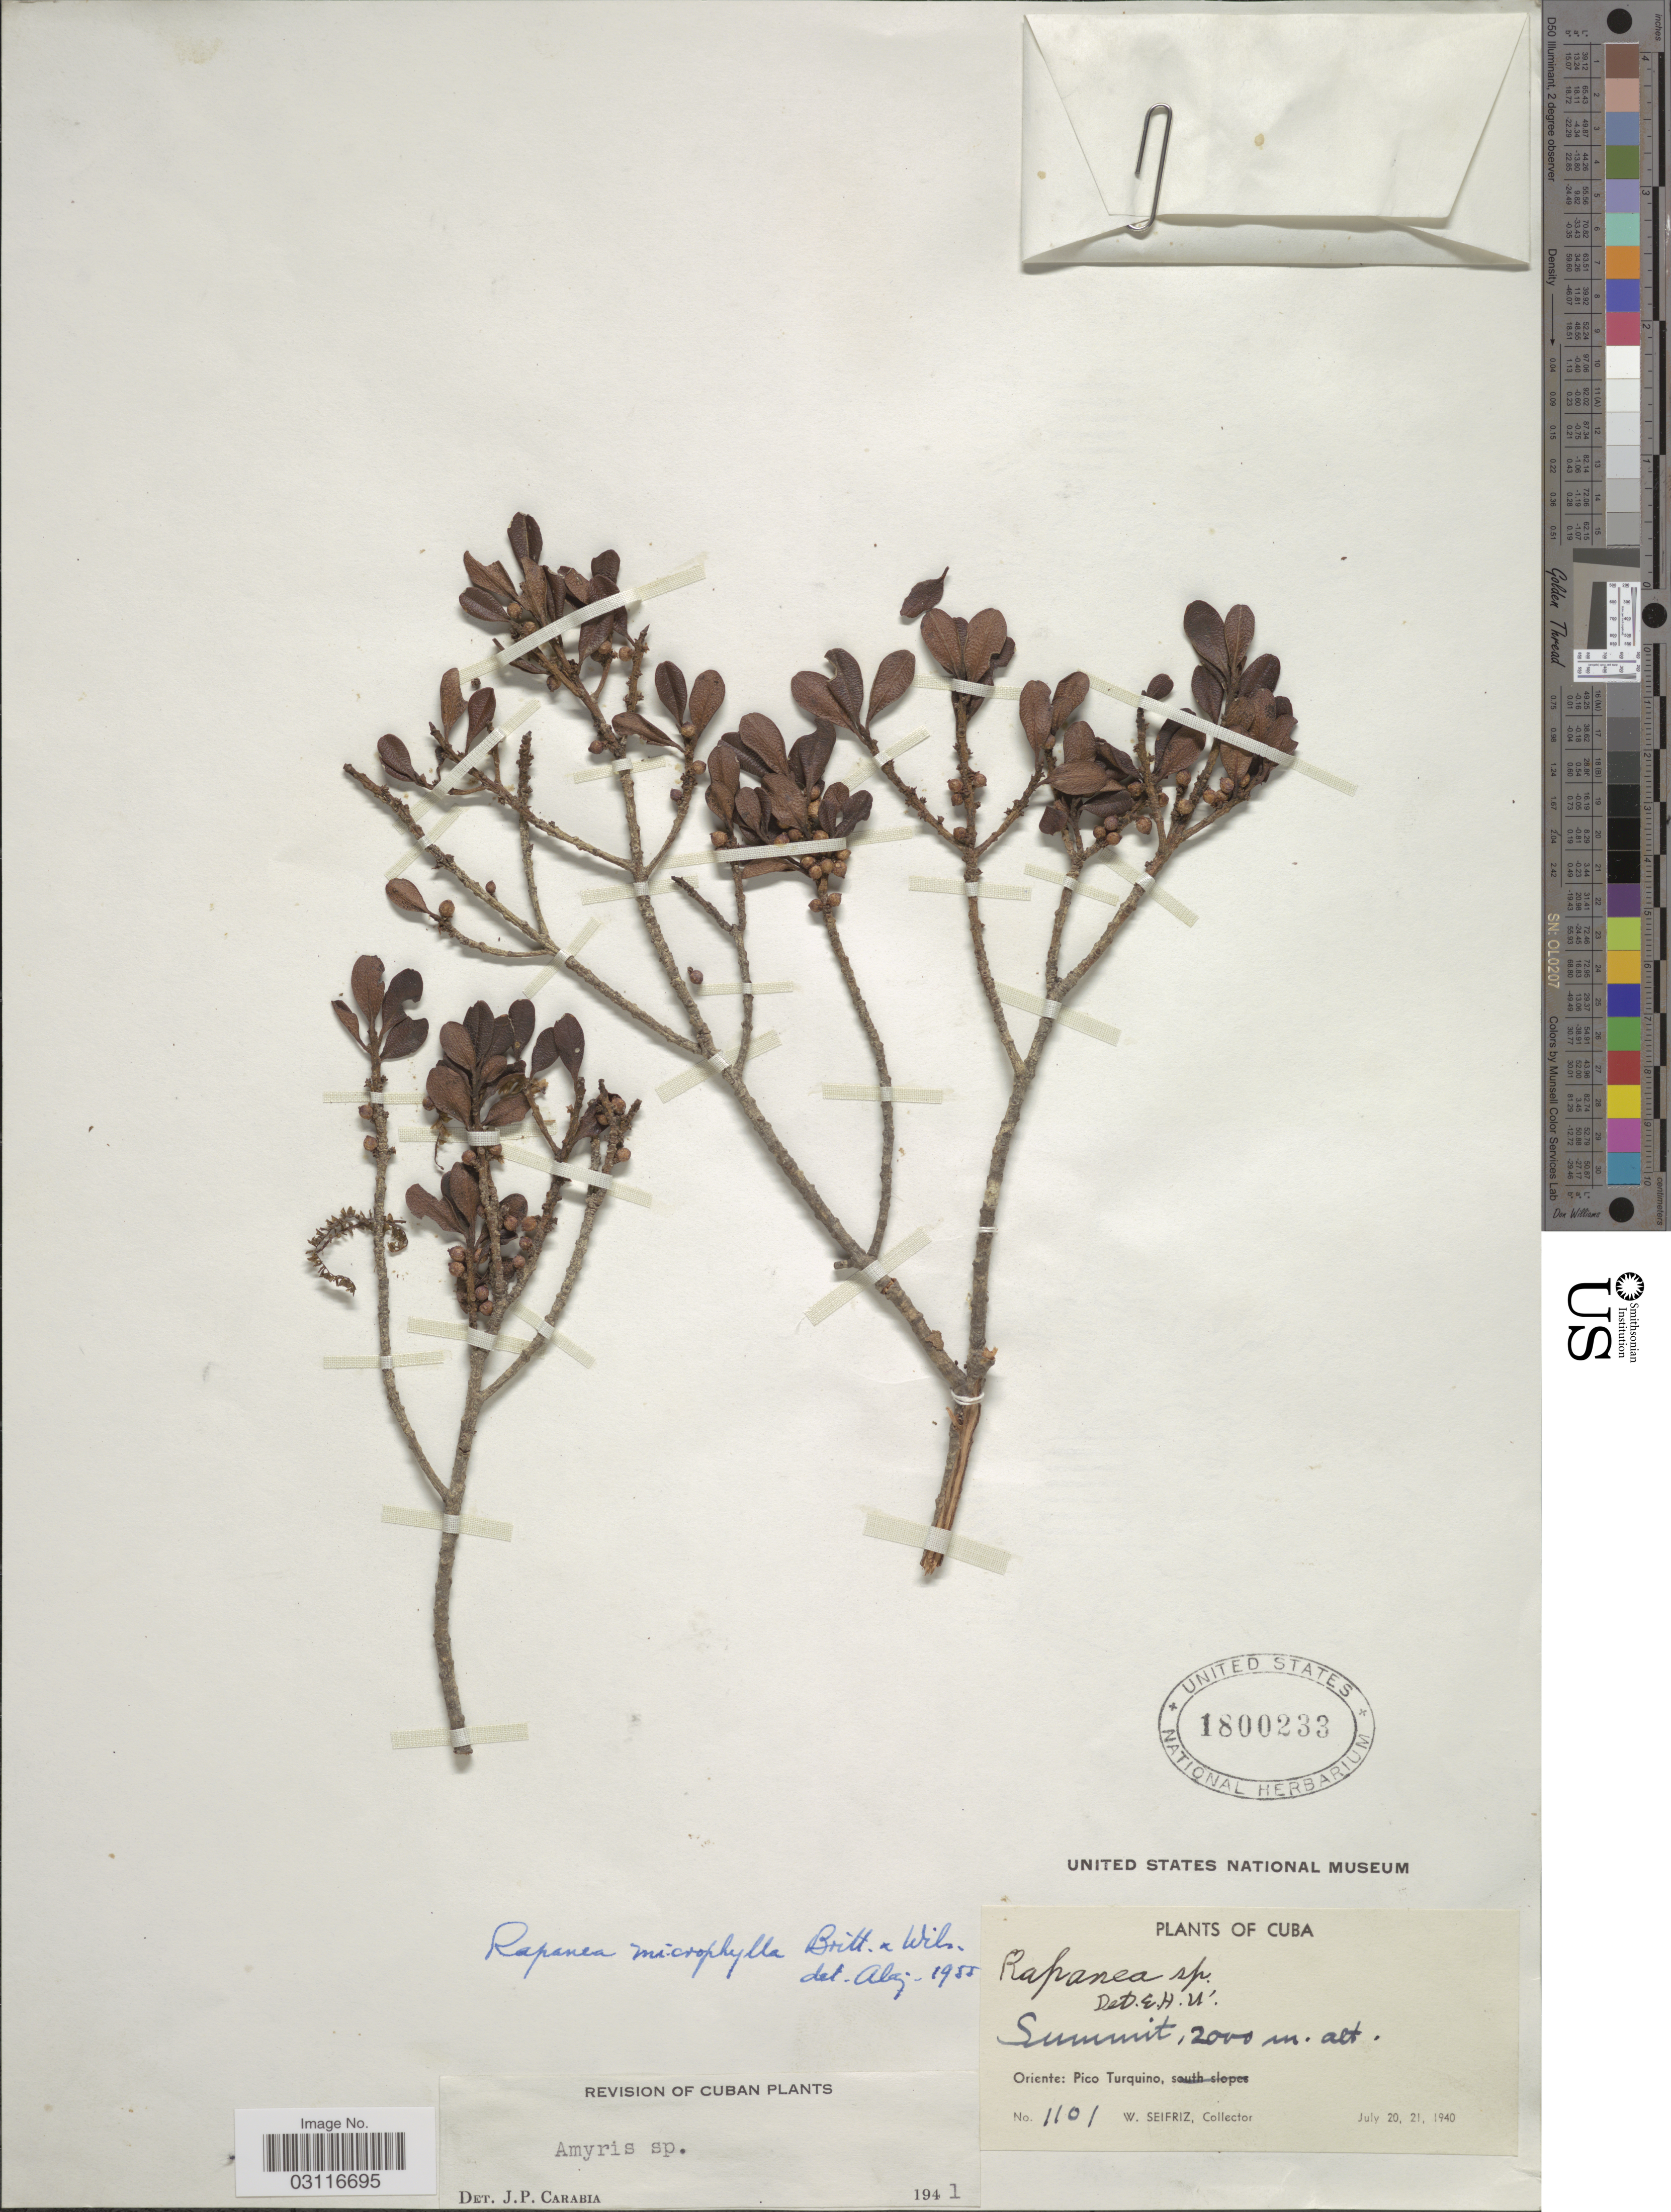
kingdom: Plantae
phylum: Tracheophyta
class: Magnoliopsida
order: Ericales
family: Primulaceae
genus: Myrsine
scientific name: Myrsine microphylla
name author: Hayata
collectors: W. Seifriz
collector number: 1101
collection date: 1940-07-20/1940-07-21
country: Cuba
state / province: Oriente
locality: Pico Turquino.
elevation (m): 2000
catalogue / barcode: US 1800233